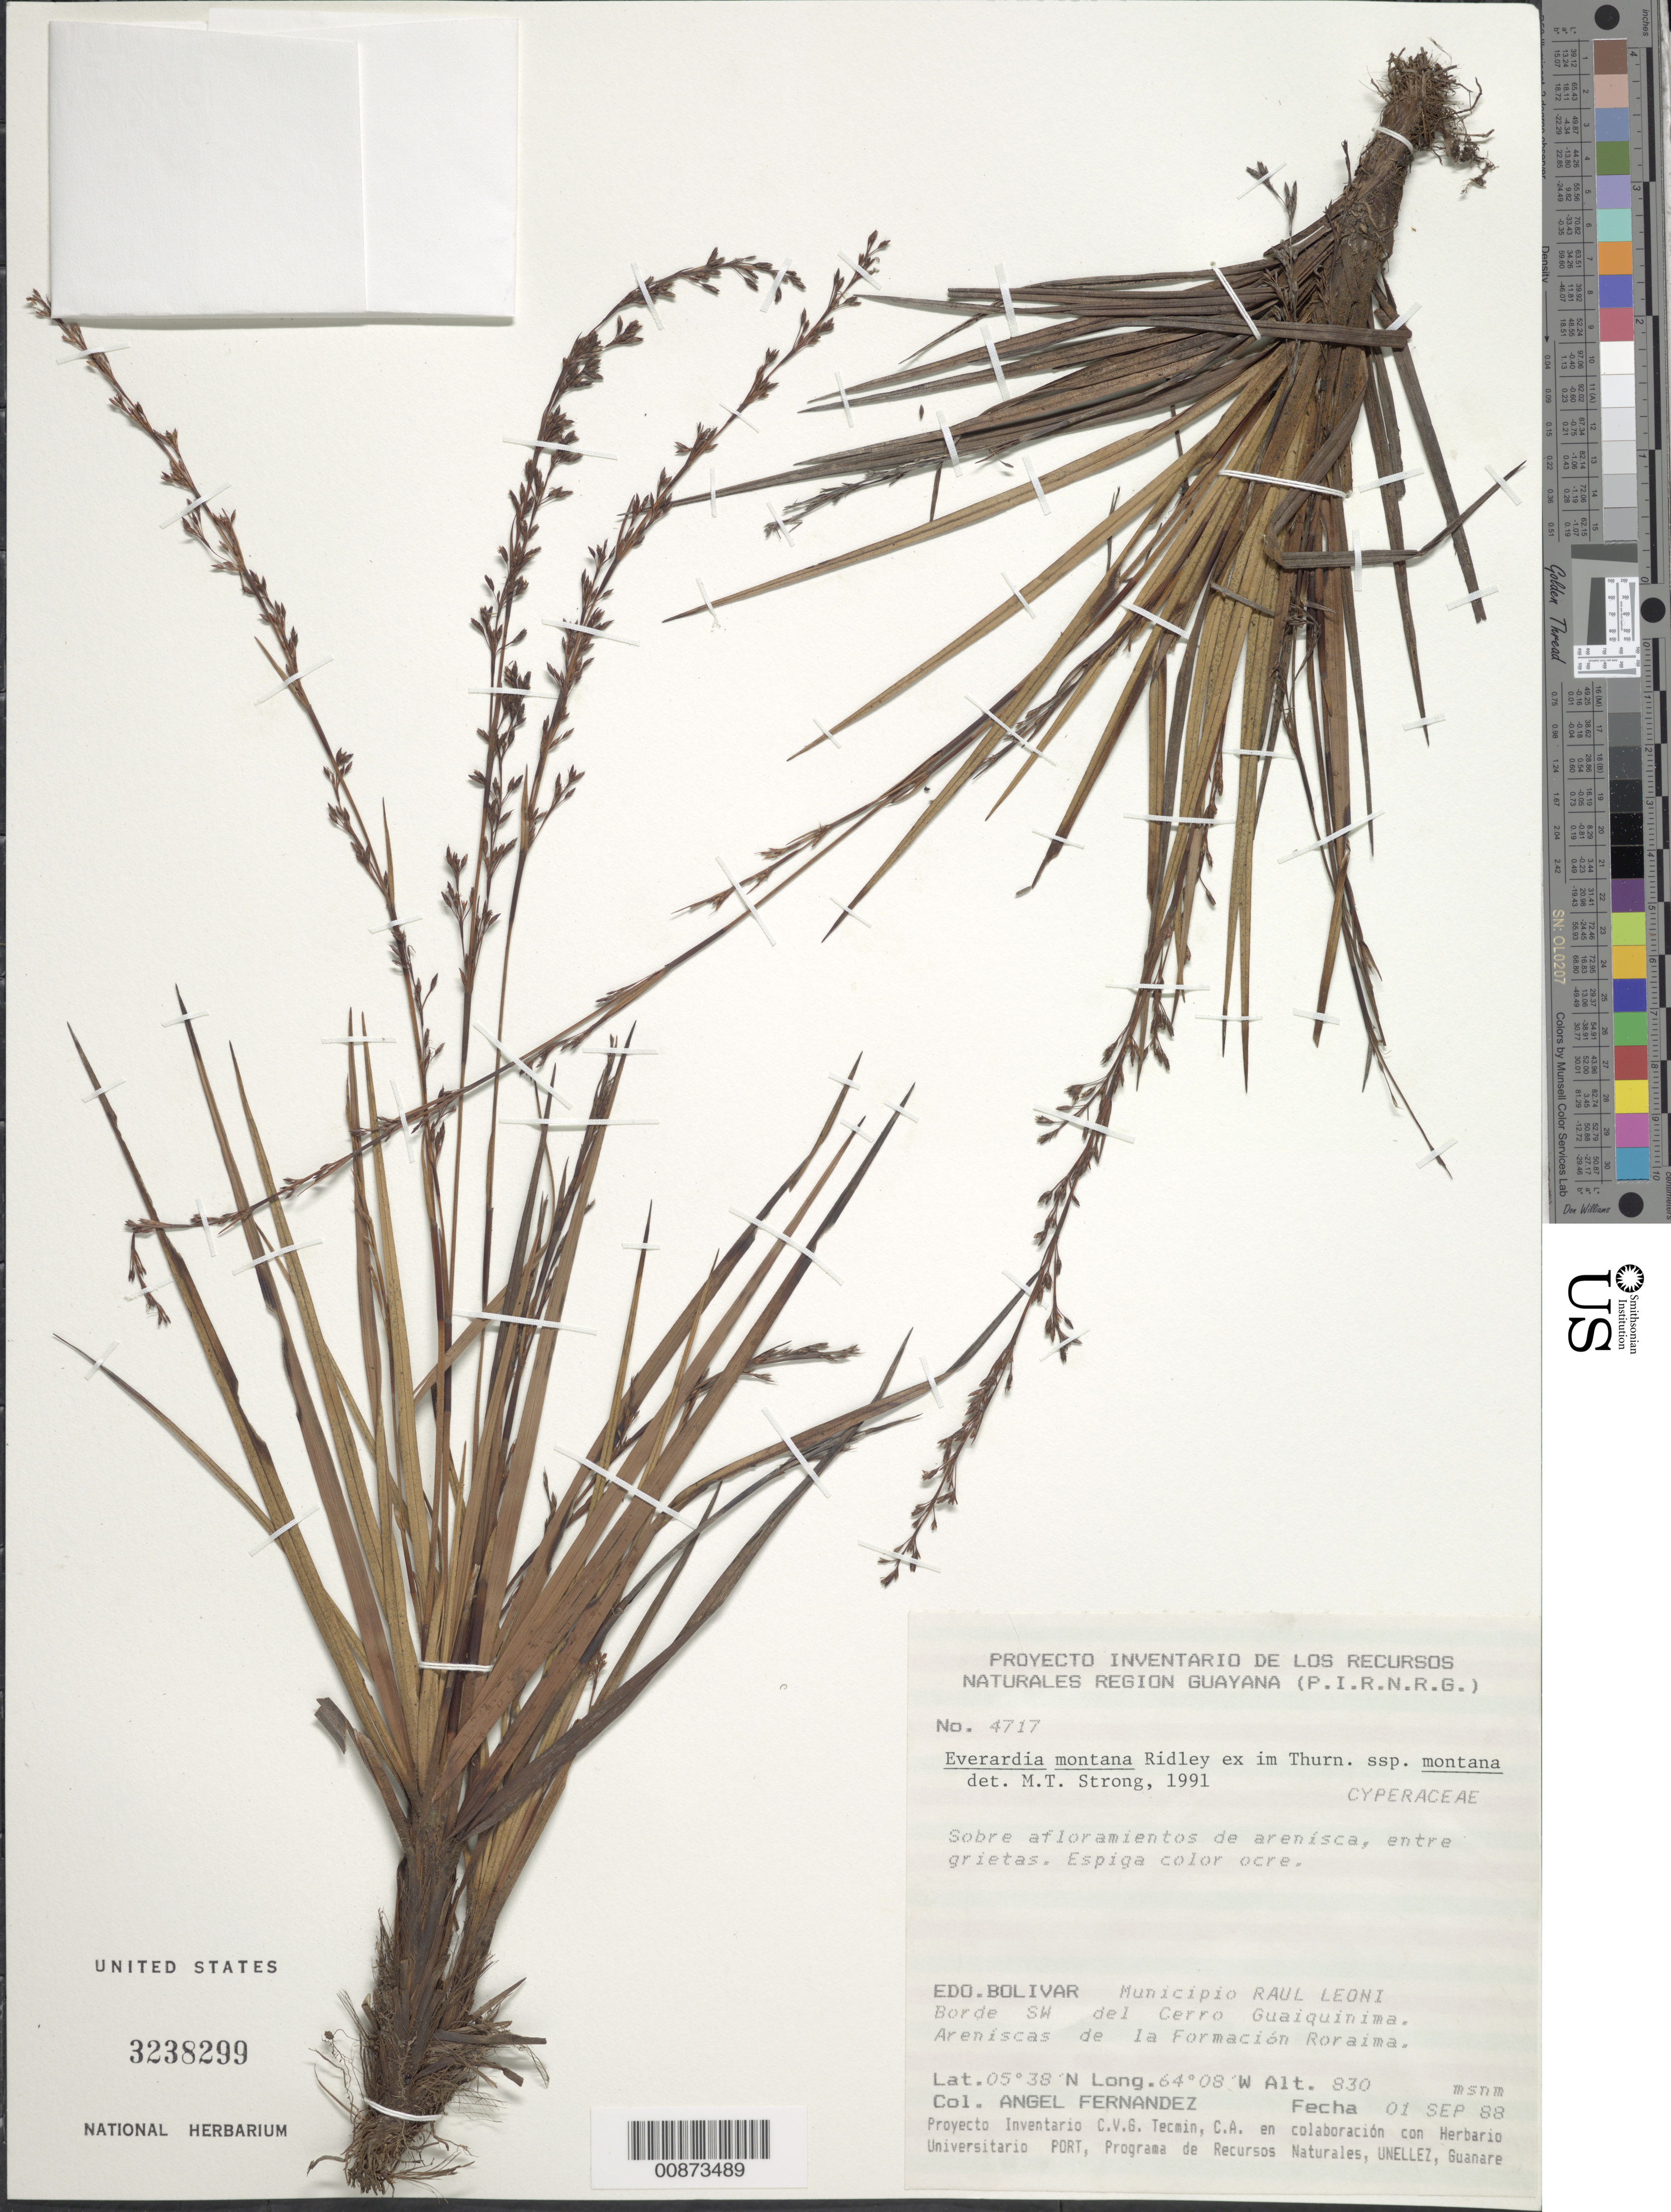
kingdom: Plantae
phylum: Tracheophyta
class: Liliopsida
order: Poales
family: Cyperaceae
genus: Cephalocarpus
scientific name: Cephalocarpus montanus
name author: (Ridley) S.M. Costa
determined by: Strong, Mark T., (BOT), Smithsonian Institution - National Museum of Natural History (UNITED STATES)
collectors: A. Fernández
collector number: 4717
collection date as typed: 1-Sep-88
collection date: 1988-09-01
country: Venezuela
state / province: Bolívar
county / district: Angostura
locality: Mun. Raúl Leoni [=Angostura], SW borde del Cerro Guaiquinima, areniscas de la Formación Roraima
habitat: Sobre afloramientos de arenisca, entre grietas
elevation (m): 830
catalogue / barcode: US 3238299